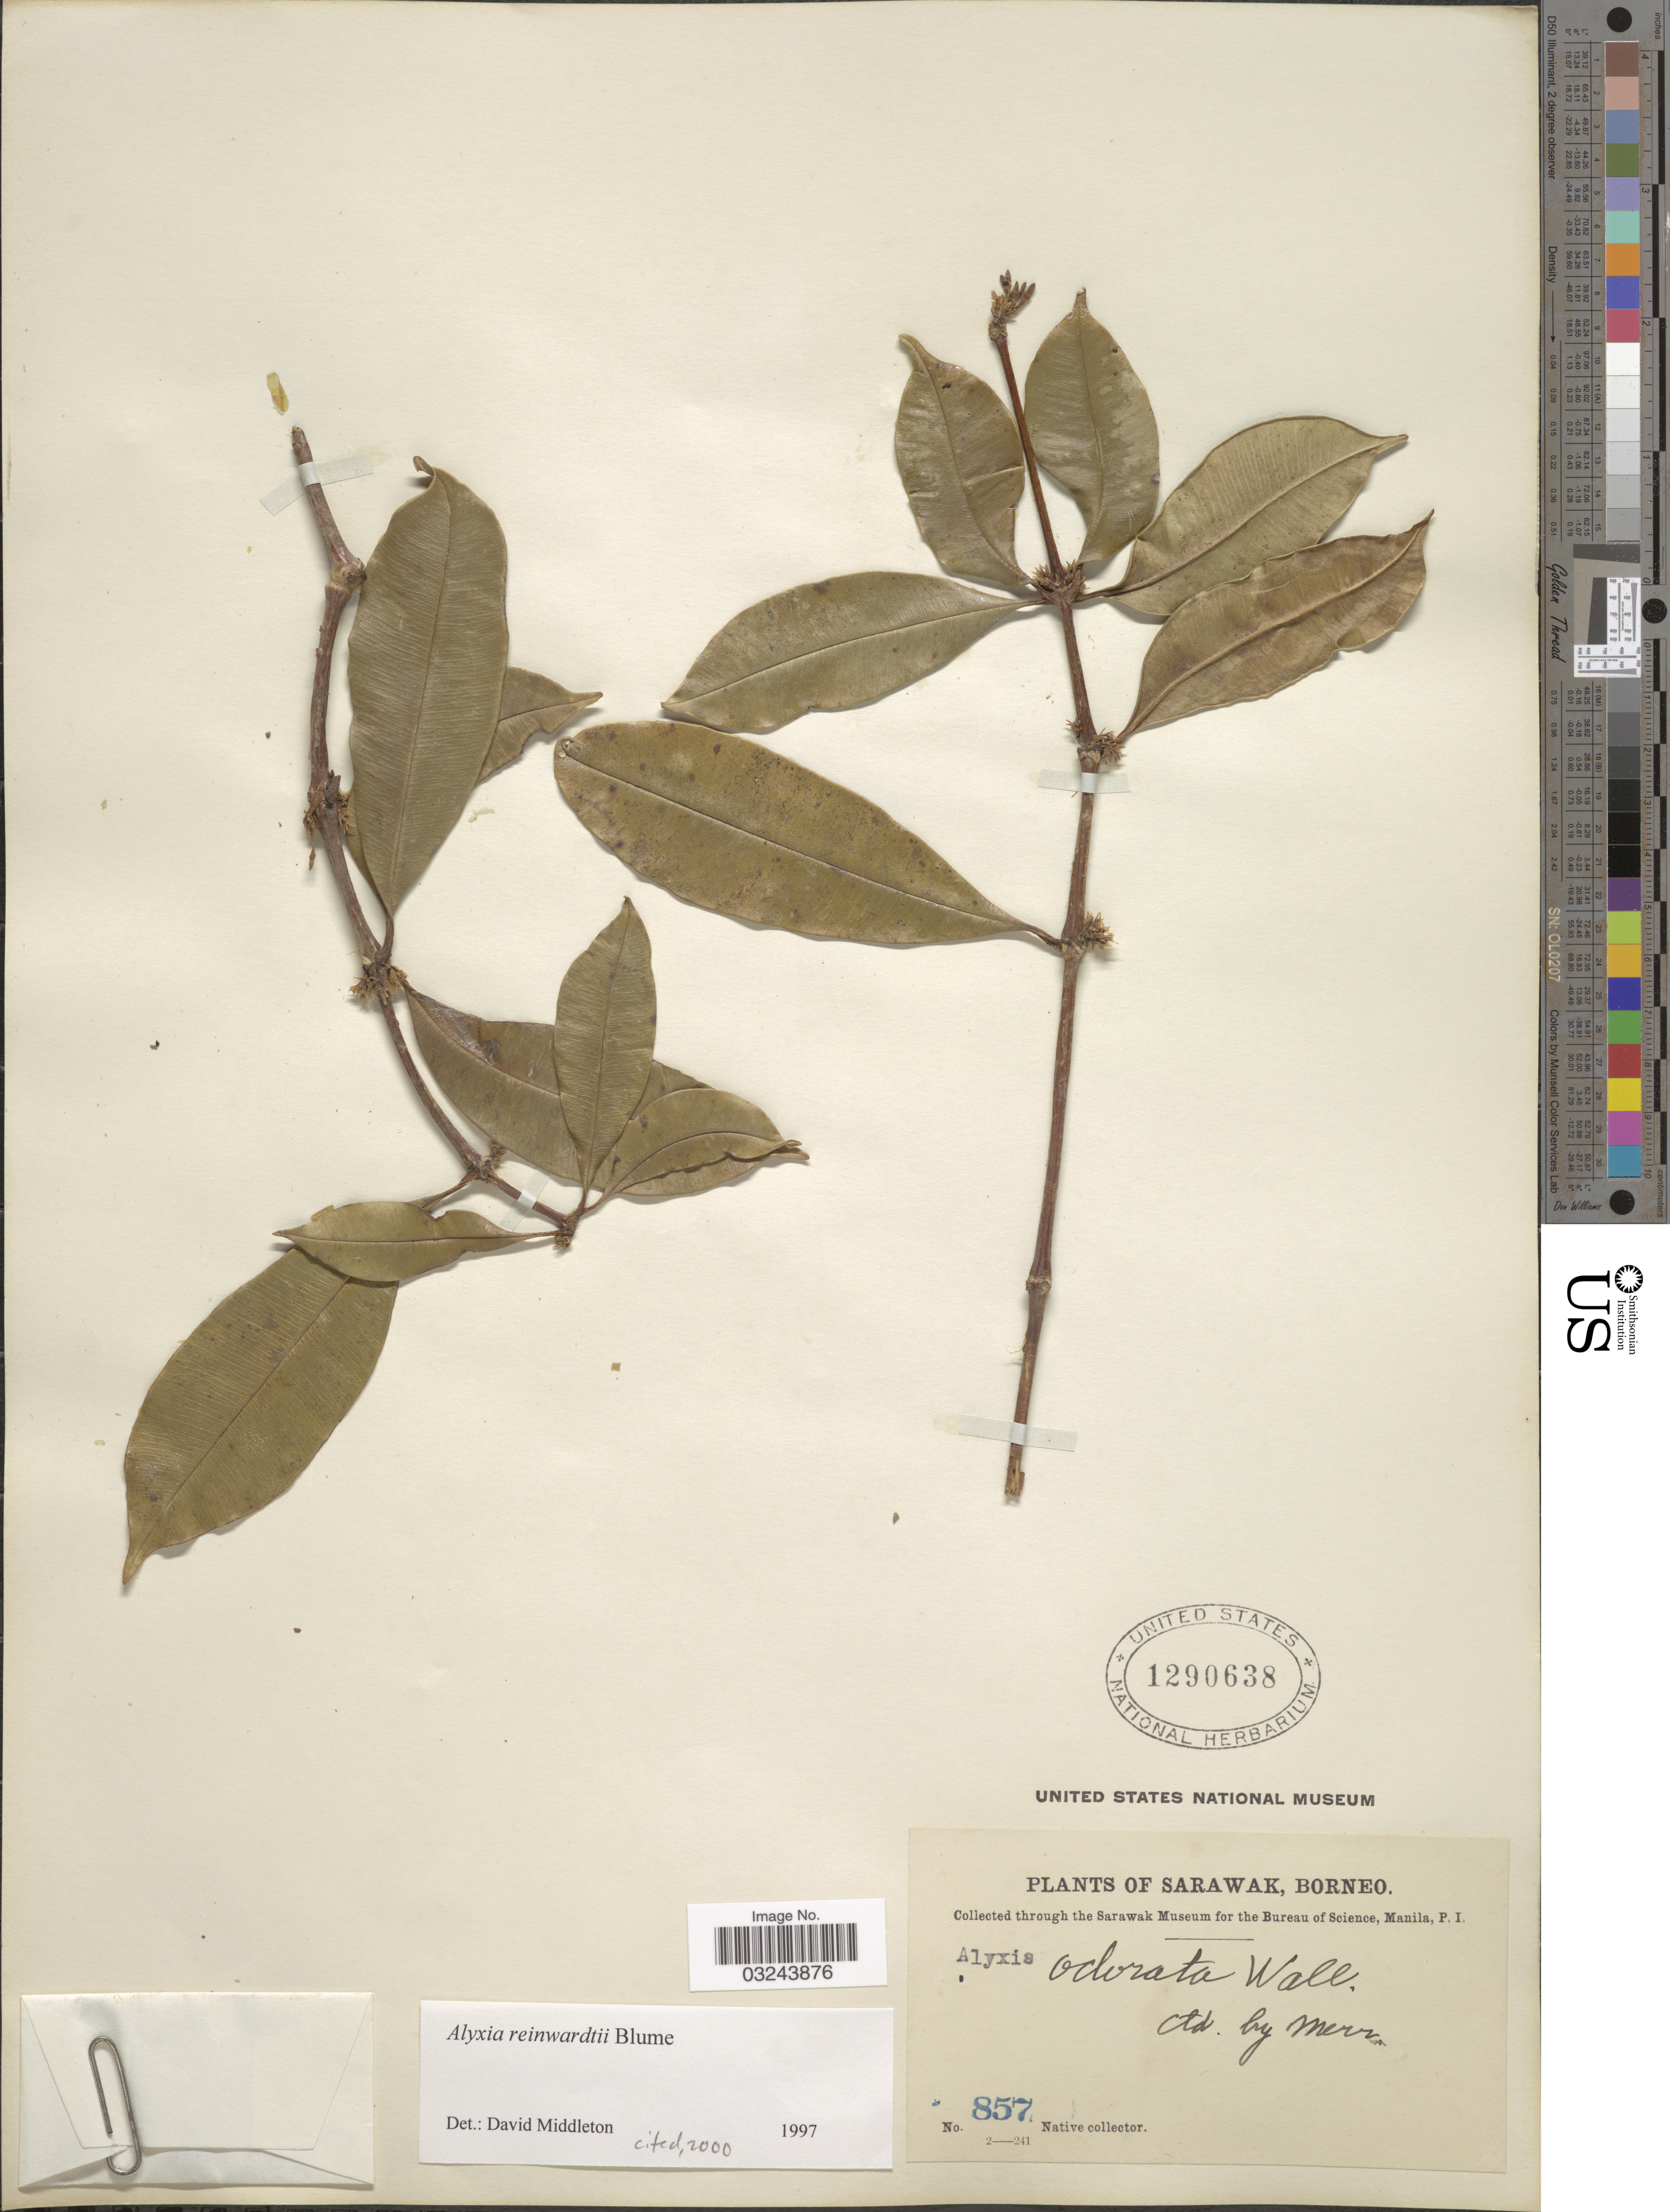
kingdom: Plantae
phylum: Tracheophyta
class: Magnoliopsida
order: Gentianales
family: Apocynaceae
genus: Alyxia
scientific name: Alyxia reinwardtii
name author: Blume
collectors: Native collector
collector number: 857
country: Malaysia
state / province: Sarawak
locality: Borneo.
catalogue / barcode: US 1290638